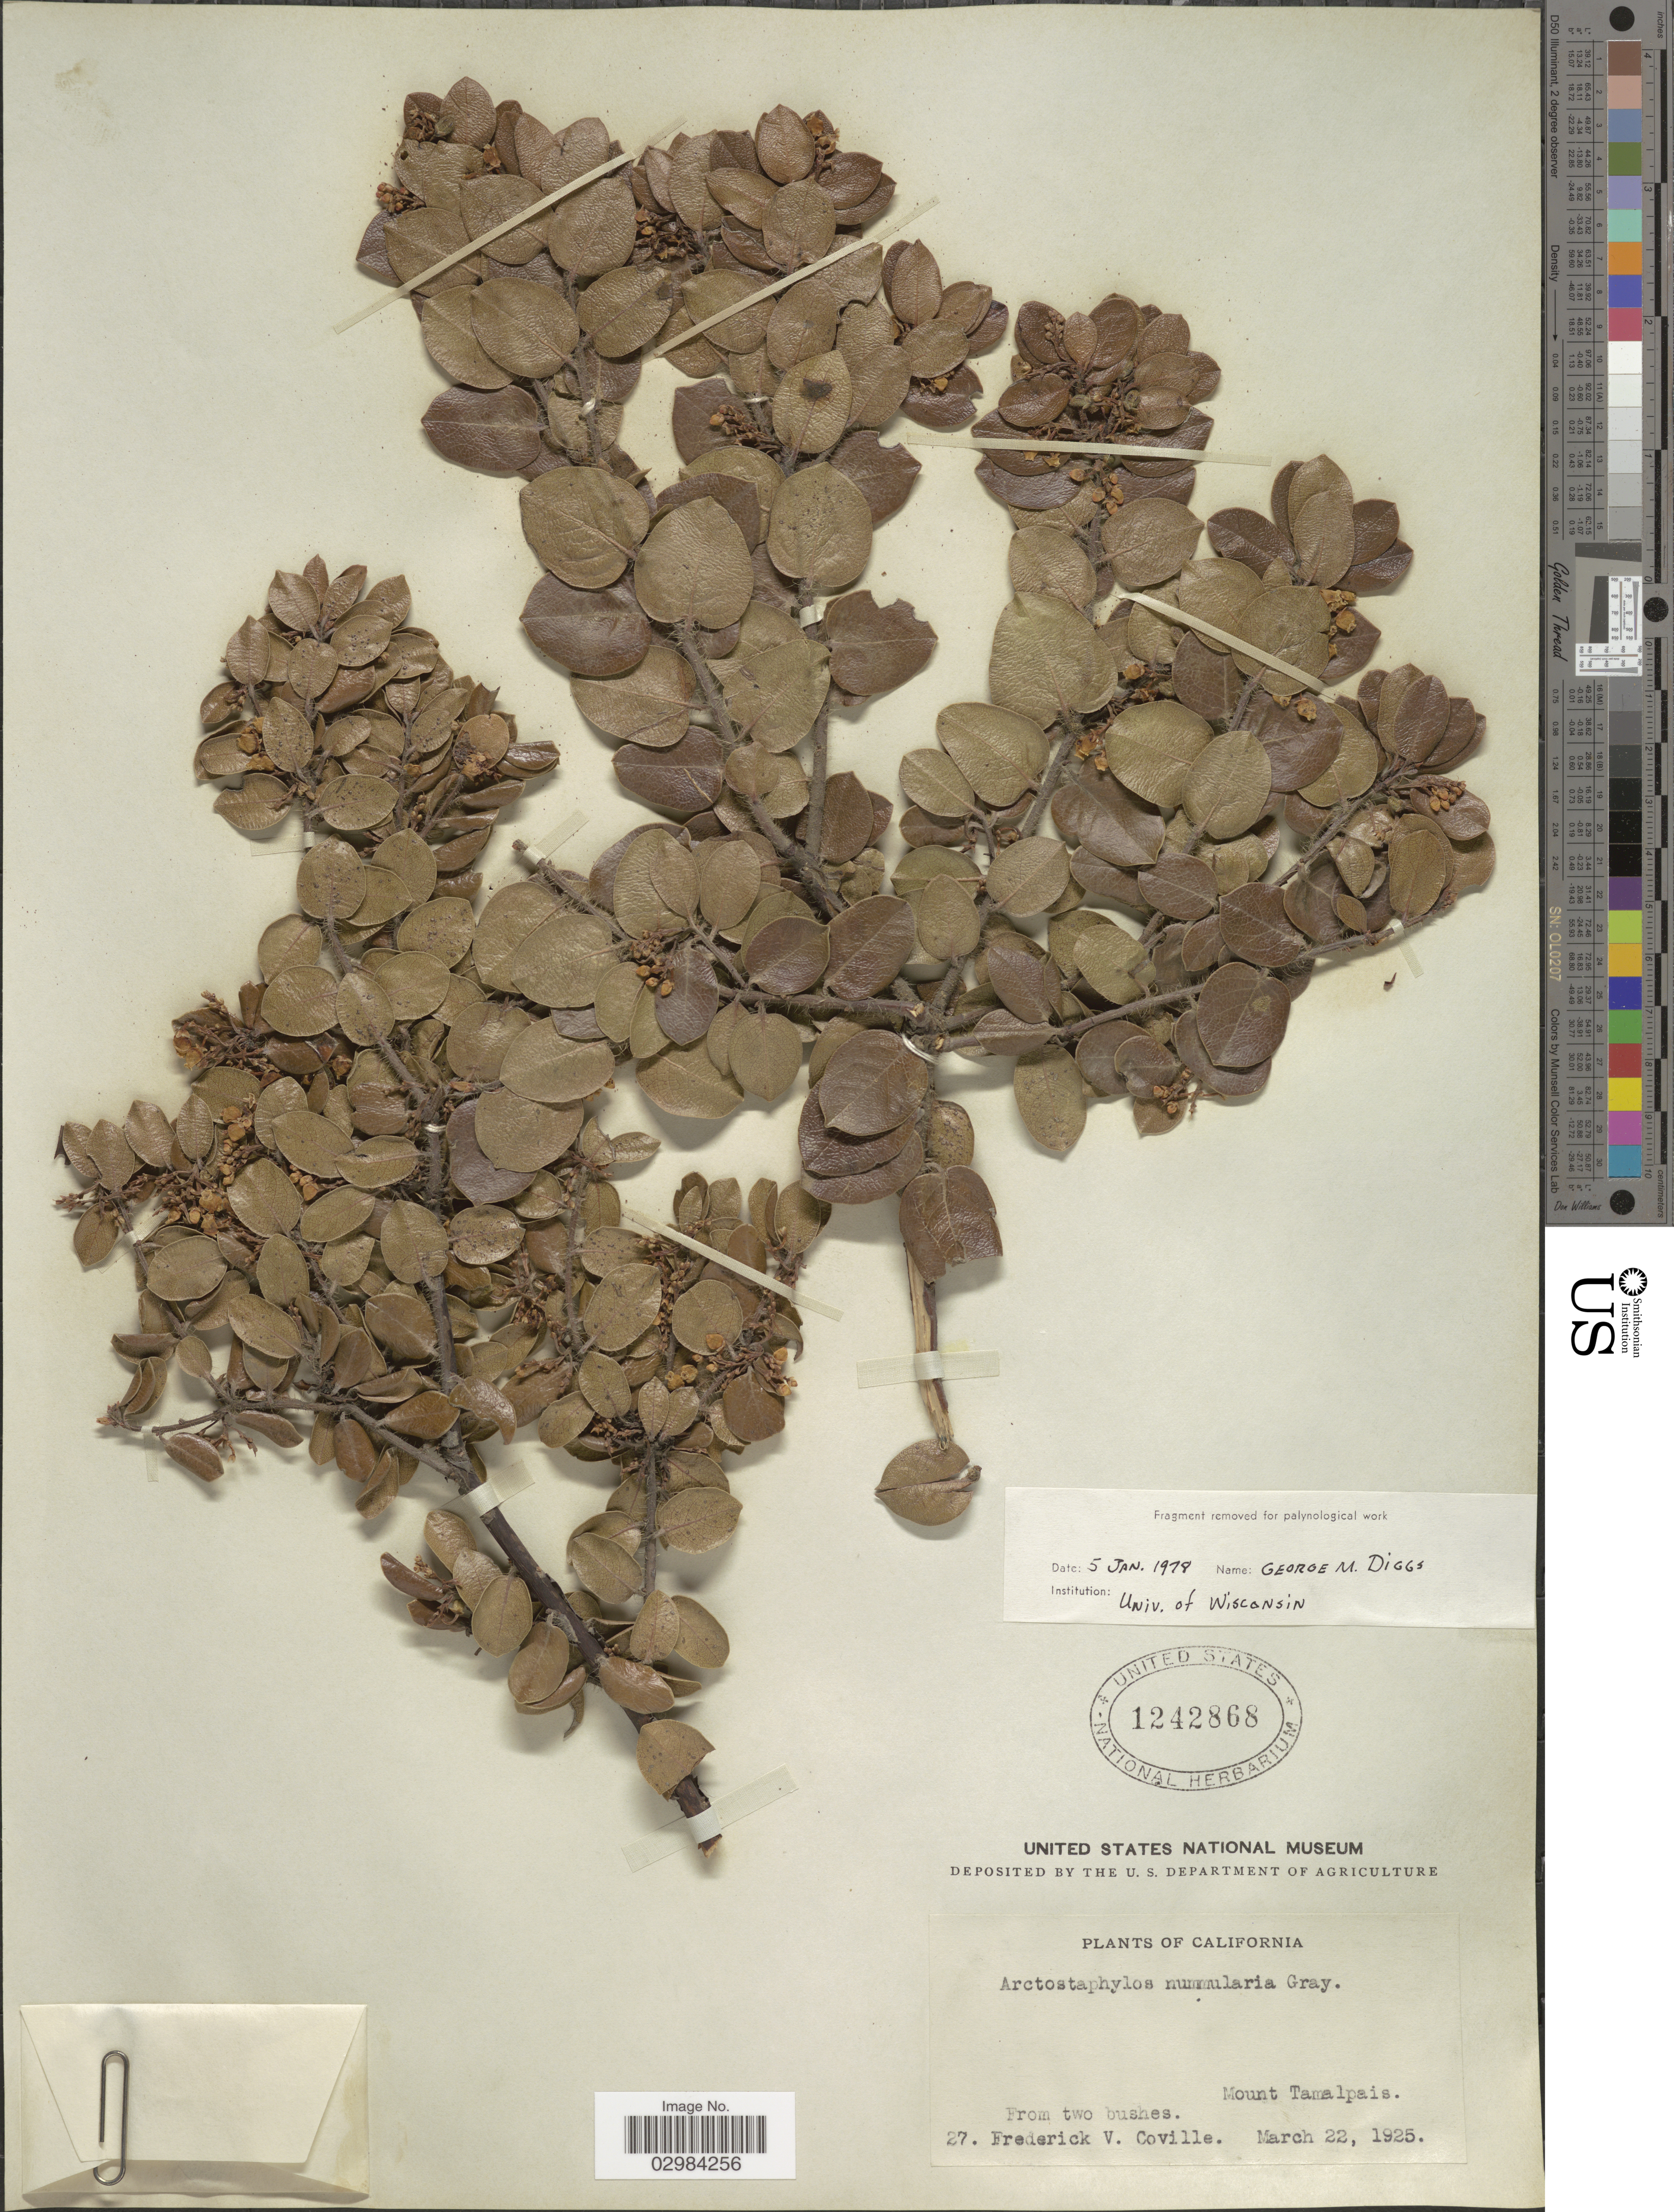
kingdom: Plantae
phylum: Tracheophyta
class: Magnoliopsida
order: Ericales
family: Ericaceae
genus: Arctostaphylos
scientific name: Arctostaphylos nummularia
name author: A. Gray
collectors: F. V. Coville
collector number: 27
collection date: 1925-03-22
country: United States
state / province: California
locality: Mount Tamalpais.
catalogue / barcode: US 1242868